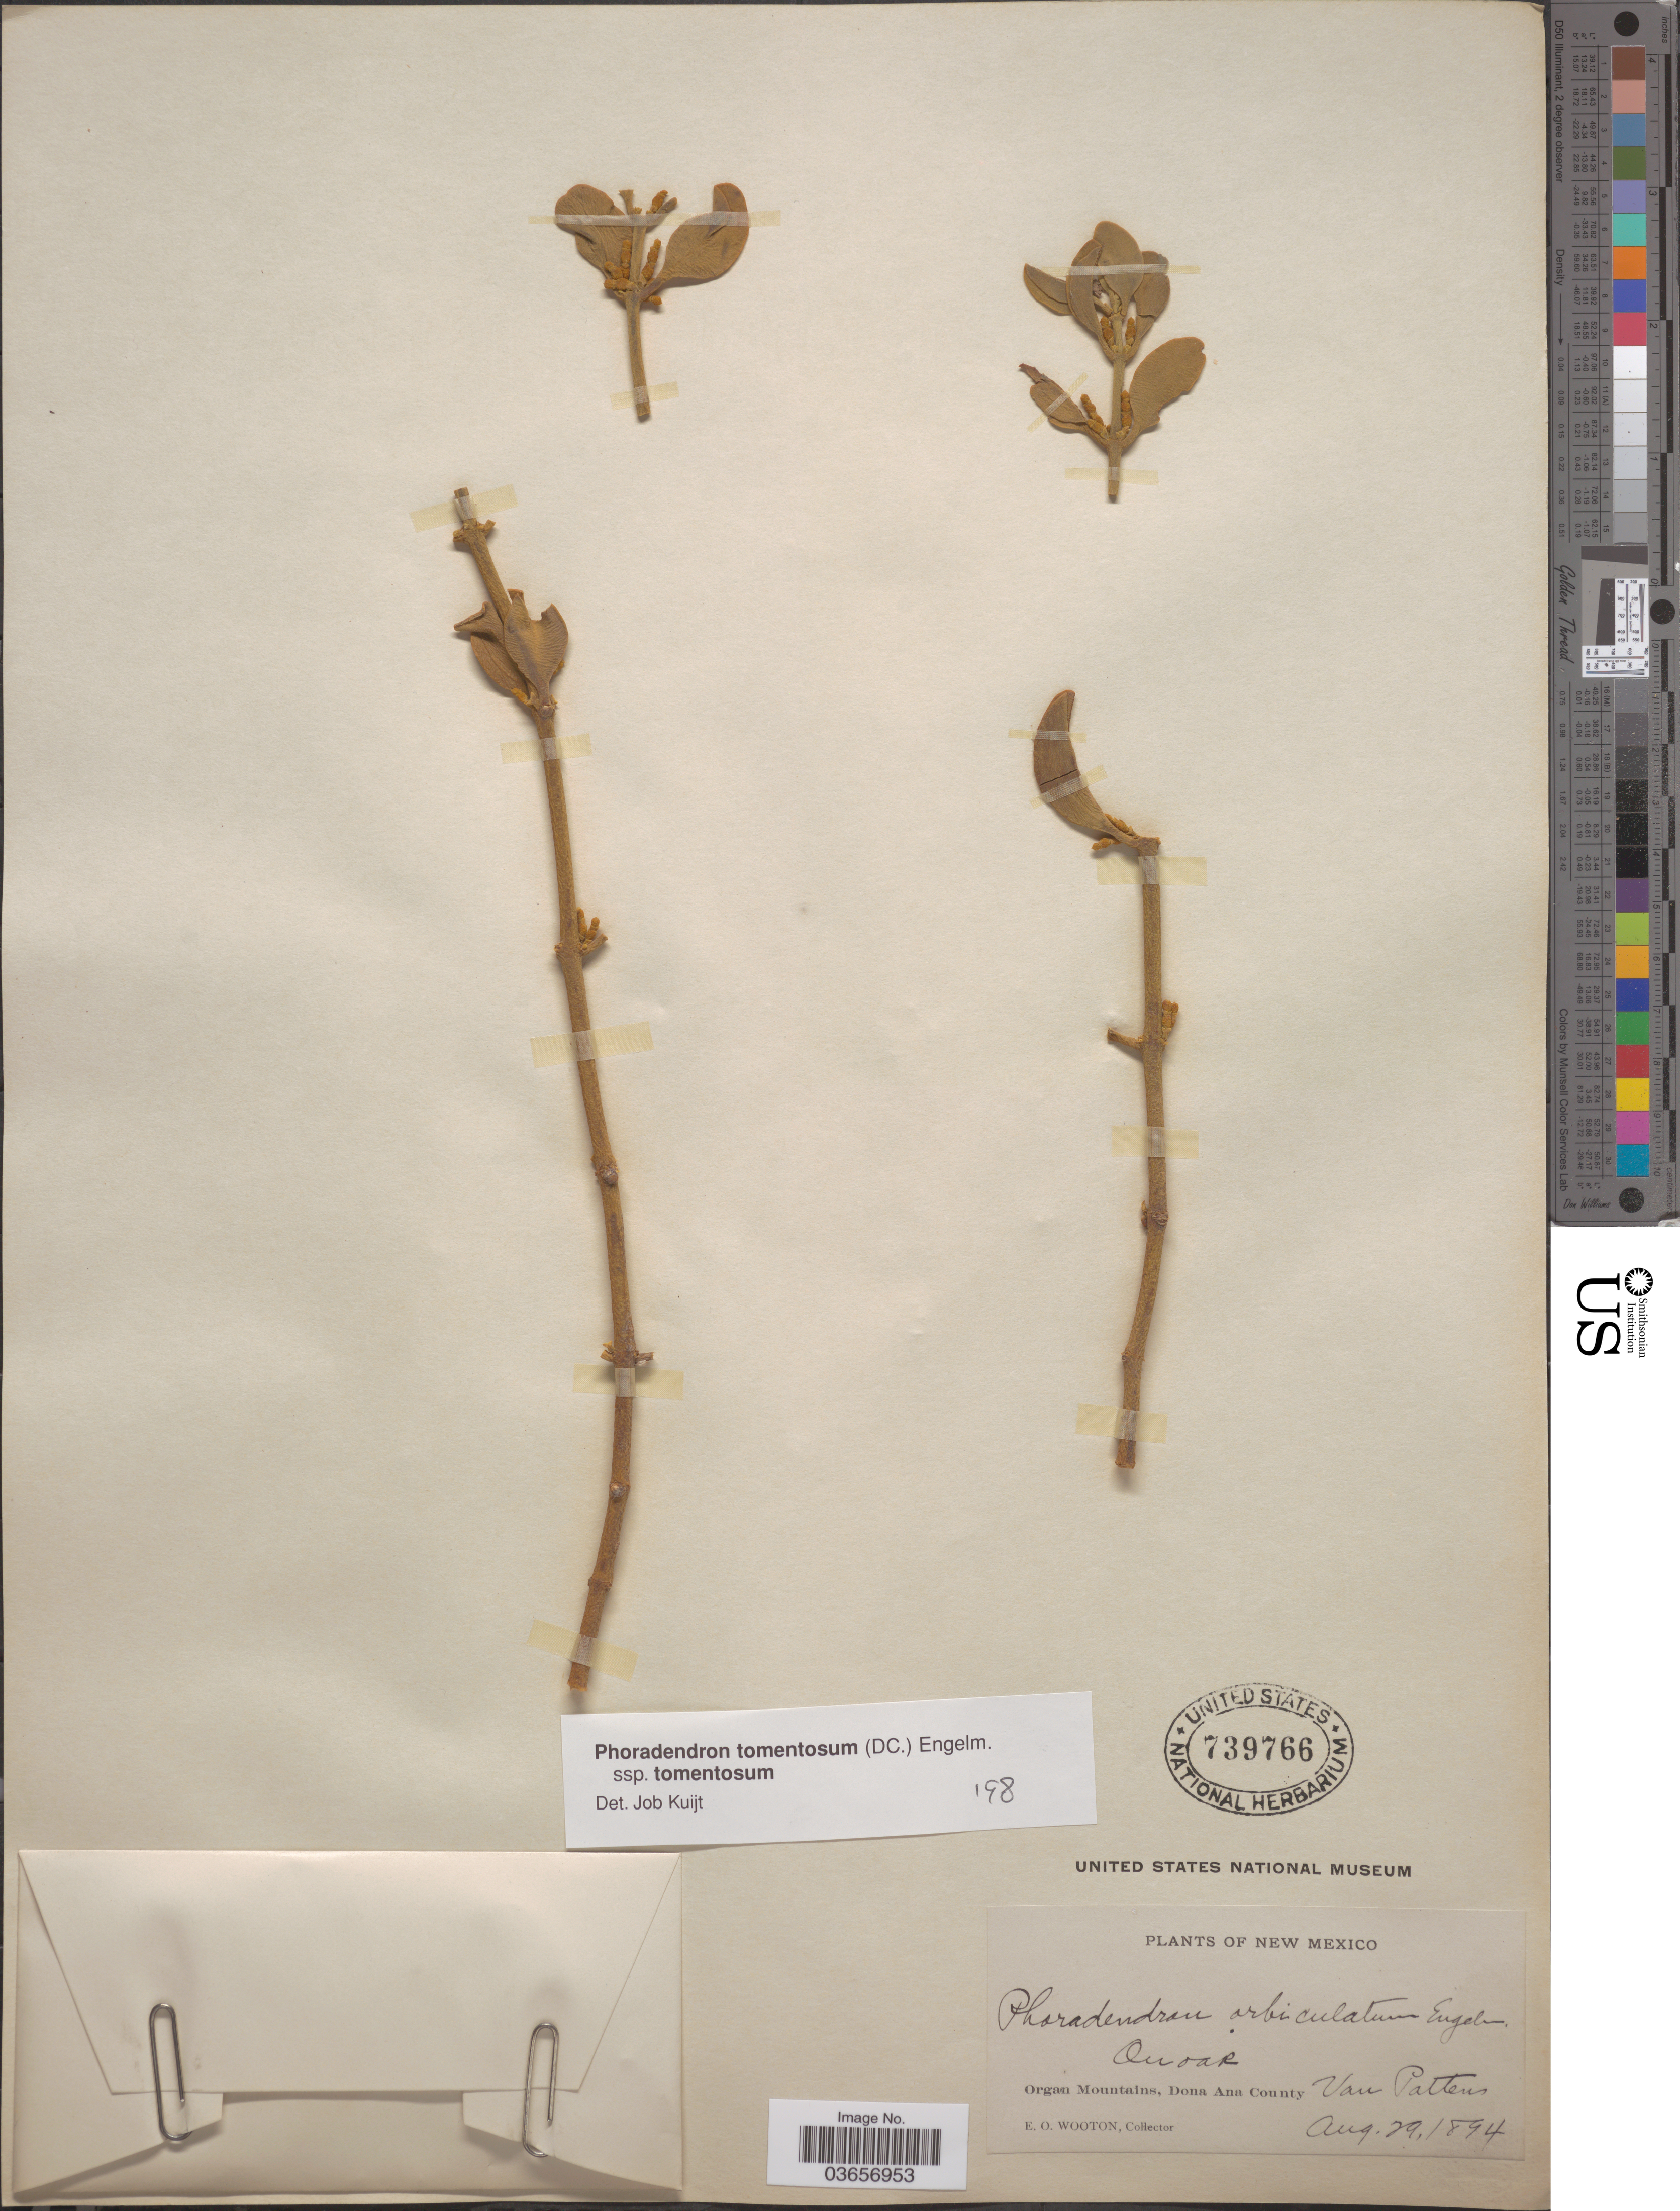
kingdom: Plantae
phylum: Tracheophyta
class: Magnoliopsida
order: Santalales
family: Viscaceae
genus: Phoradendron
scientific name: Phoradendron tomentosum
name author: DC.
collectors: E. O. Wooton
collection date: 1894-08-29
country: United States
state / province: New Mexico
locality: Organ Mountains, Dona Ana County Van Pattens.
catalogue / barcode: US 739766